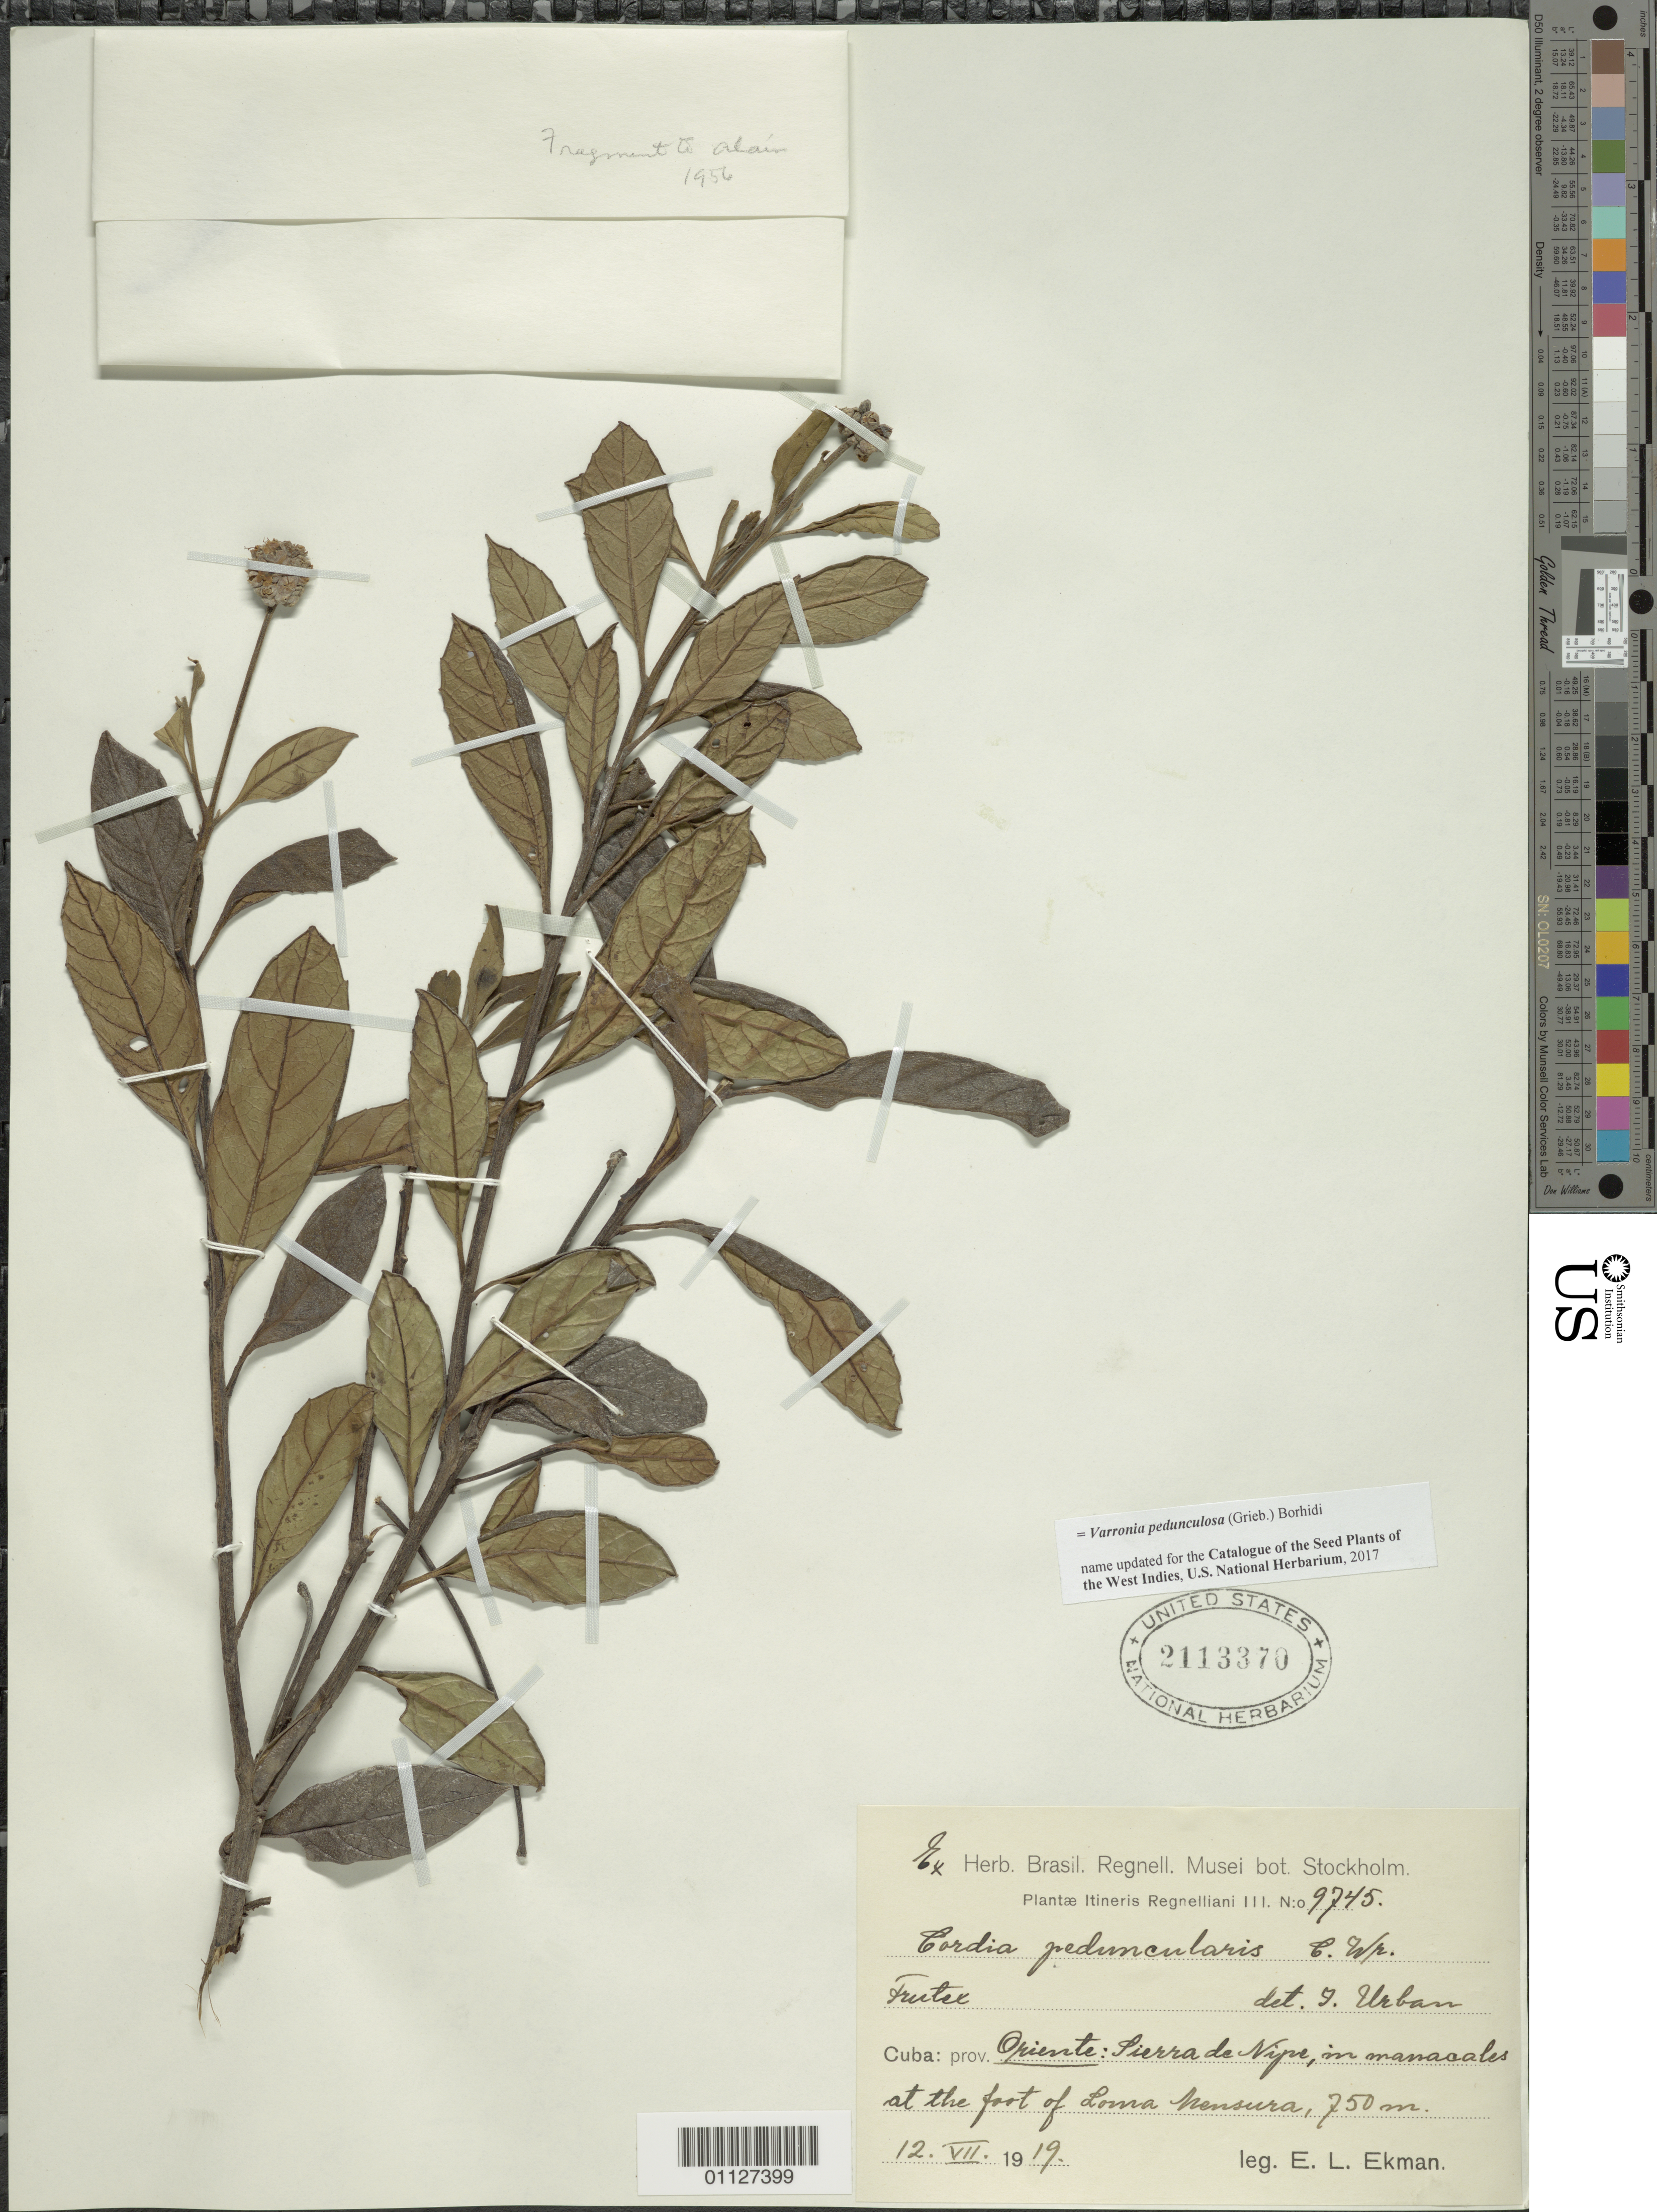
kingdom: Plantae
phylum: Tracheophyta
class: Magnoliopsida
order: Boraginales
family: Cordiaceae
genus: Varronia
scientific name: Varronia pedunculosa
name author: (Griseb.) Borhidi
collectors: E. L. Ekman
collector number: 9745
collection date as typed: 12 Jul 1919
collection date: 1919-07-12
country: Cuba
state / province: Holguín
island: Cuba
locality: Sierra de Nipe, in manacales at the foot of Loma Mensura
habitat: In manacales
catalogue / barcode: US 2113370